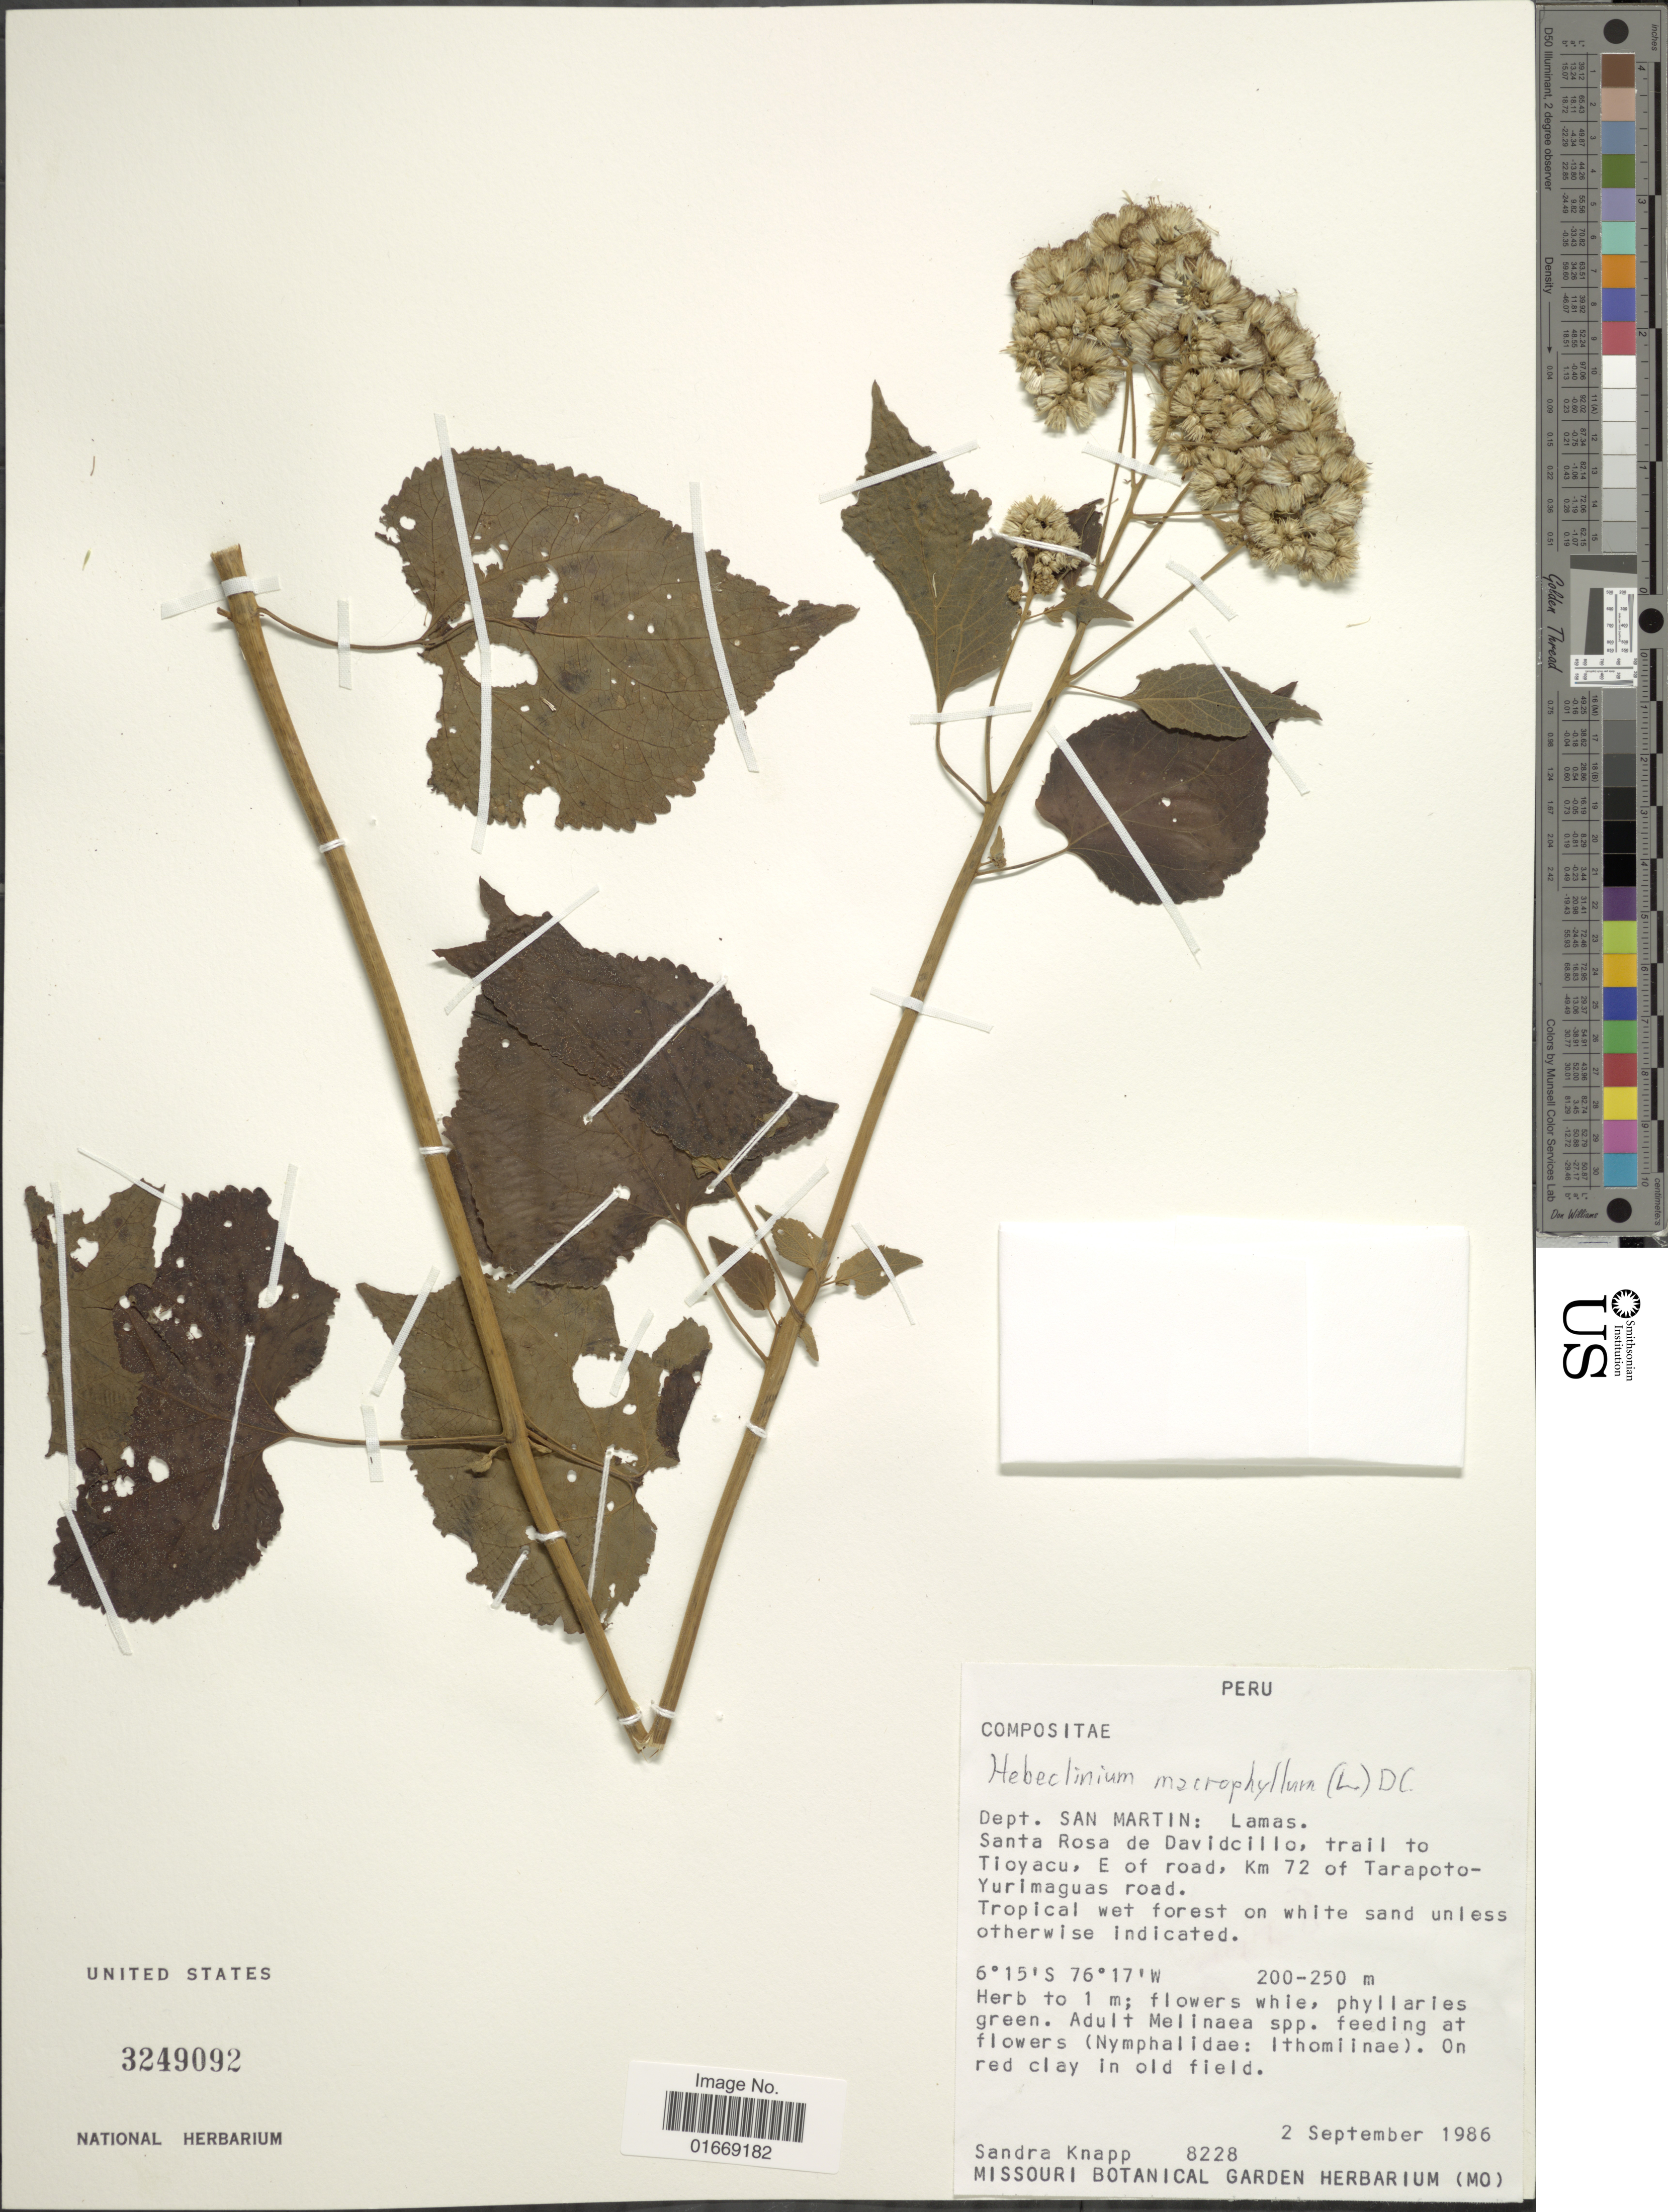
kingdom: Plantae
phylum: Tracheophyta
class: Magnoliopsida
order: Asterales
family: Asteraceae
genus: Hebeclinium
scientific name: Hebeclinium macrophyllum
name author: (L.) DC.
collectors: S. Knapp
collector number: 8228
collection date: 1986-09-02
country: Peru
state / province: San Martín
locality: Dept. San Martin: Lamas. Santa Rosa de Davidcillo, trail to Tioyacu, E of road, Km 72 of Tarapoto-Yurimaguas road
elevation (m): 200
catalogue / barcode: US 3249092